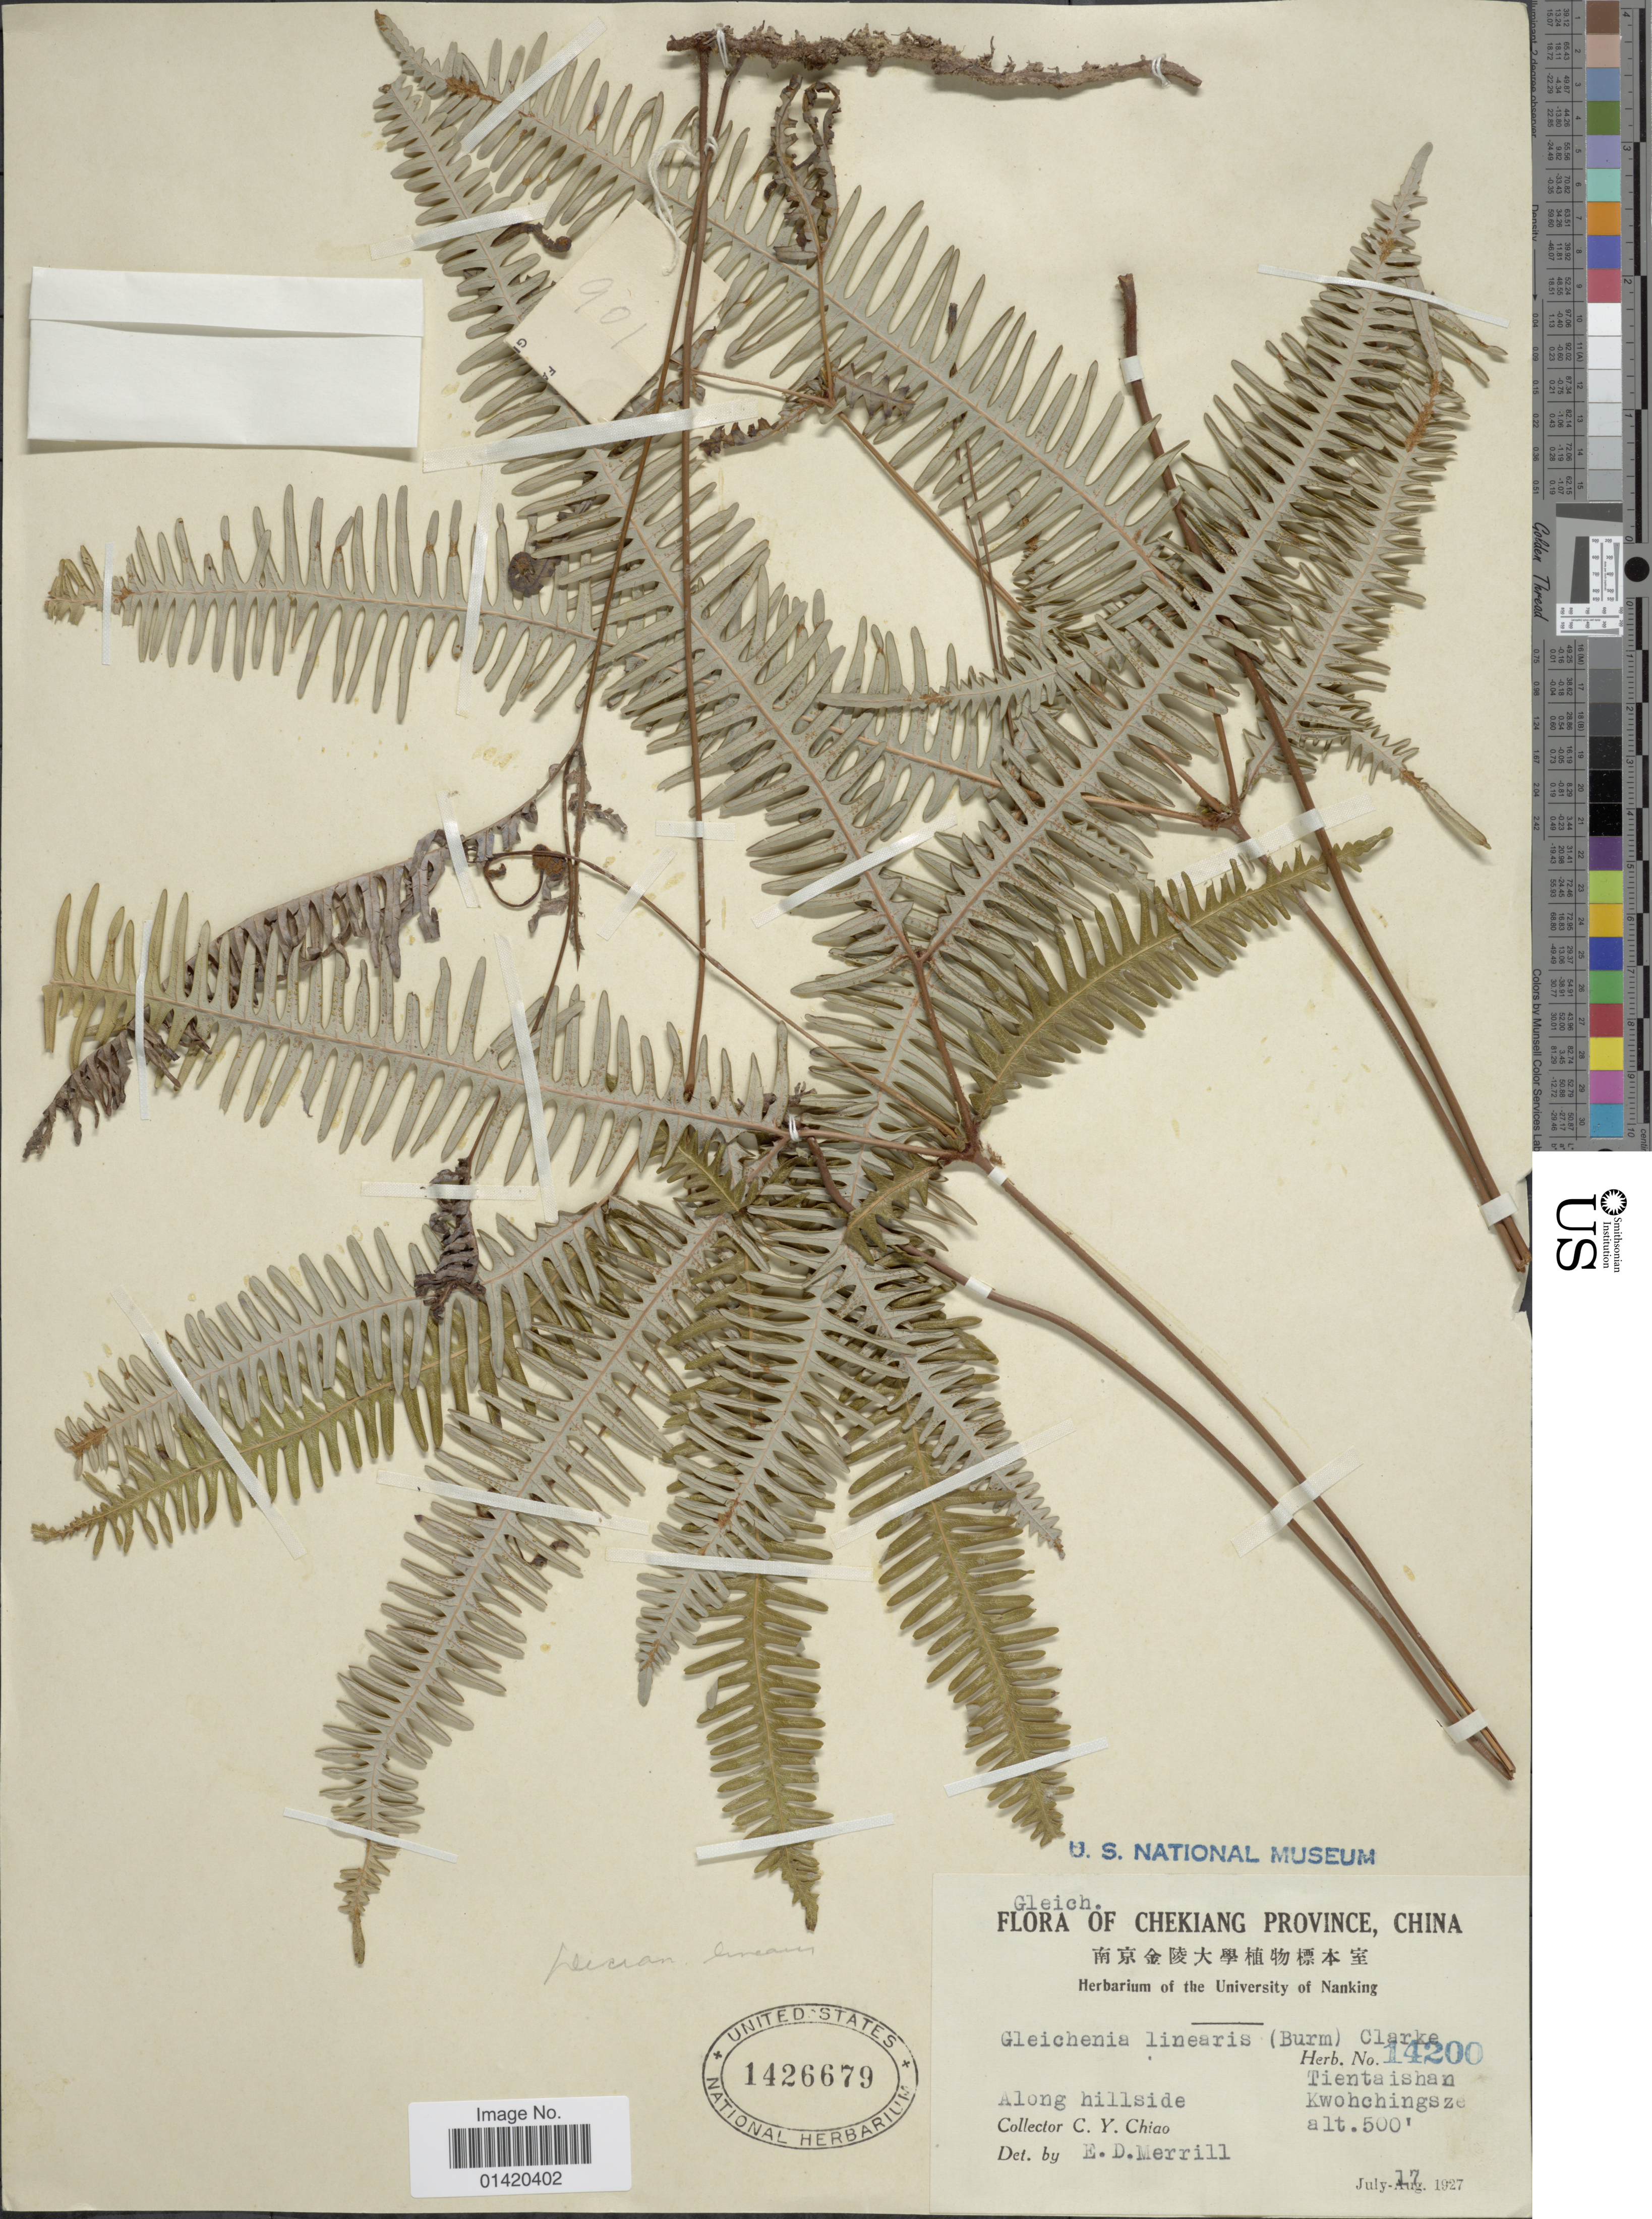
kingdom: Plantae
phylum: Tracheophyta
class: Polypodiopsida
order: Gleicheniales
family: Gleicheniaceae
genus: Dicranopteris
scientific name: Dicranopteris linearis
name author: (Burm. f.) Underw.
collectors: C. Y. Chiao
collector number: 14200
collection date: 1927-08-17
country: China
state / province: Zhejiang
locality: Chekian Province, Tientaishan, Kwohchingsze, Along hillside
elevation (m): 152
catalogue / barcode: US 1426679